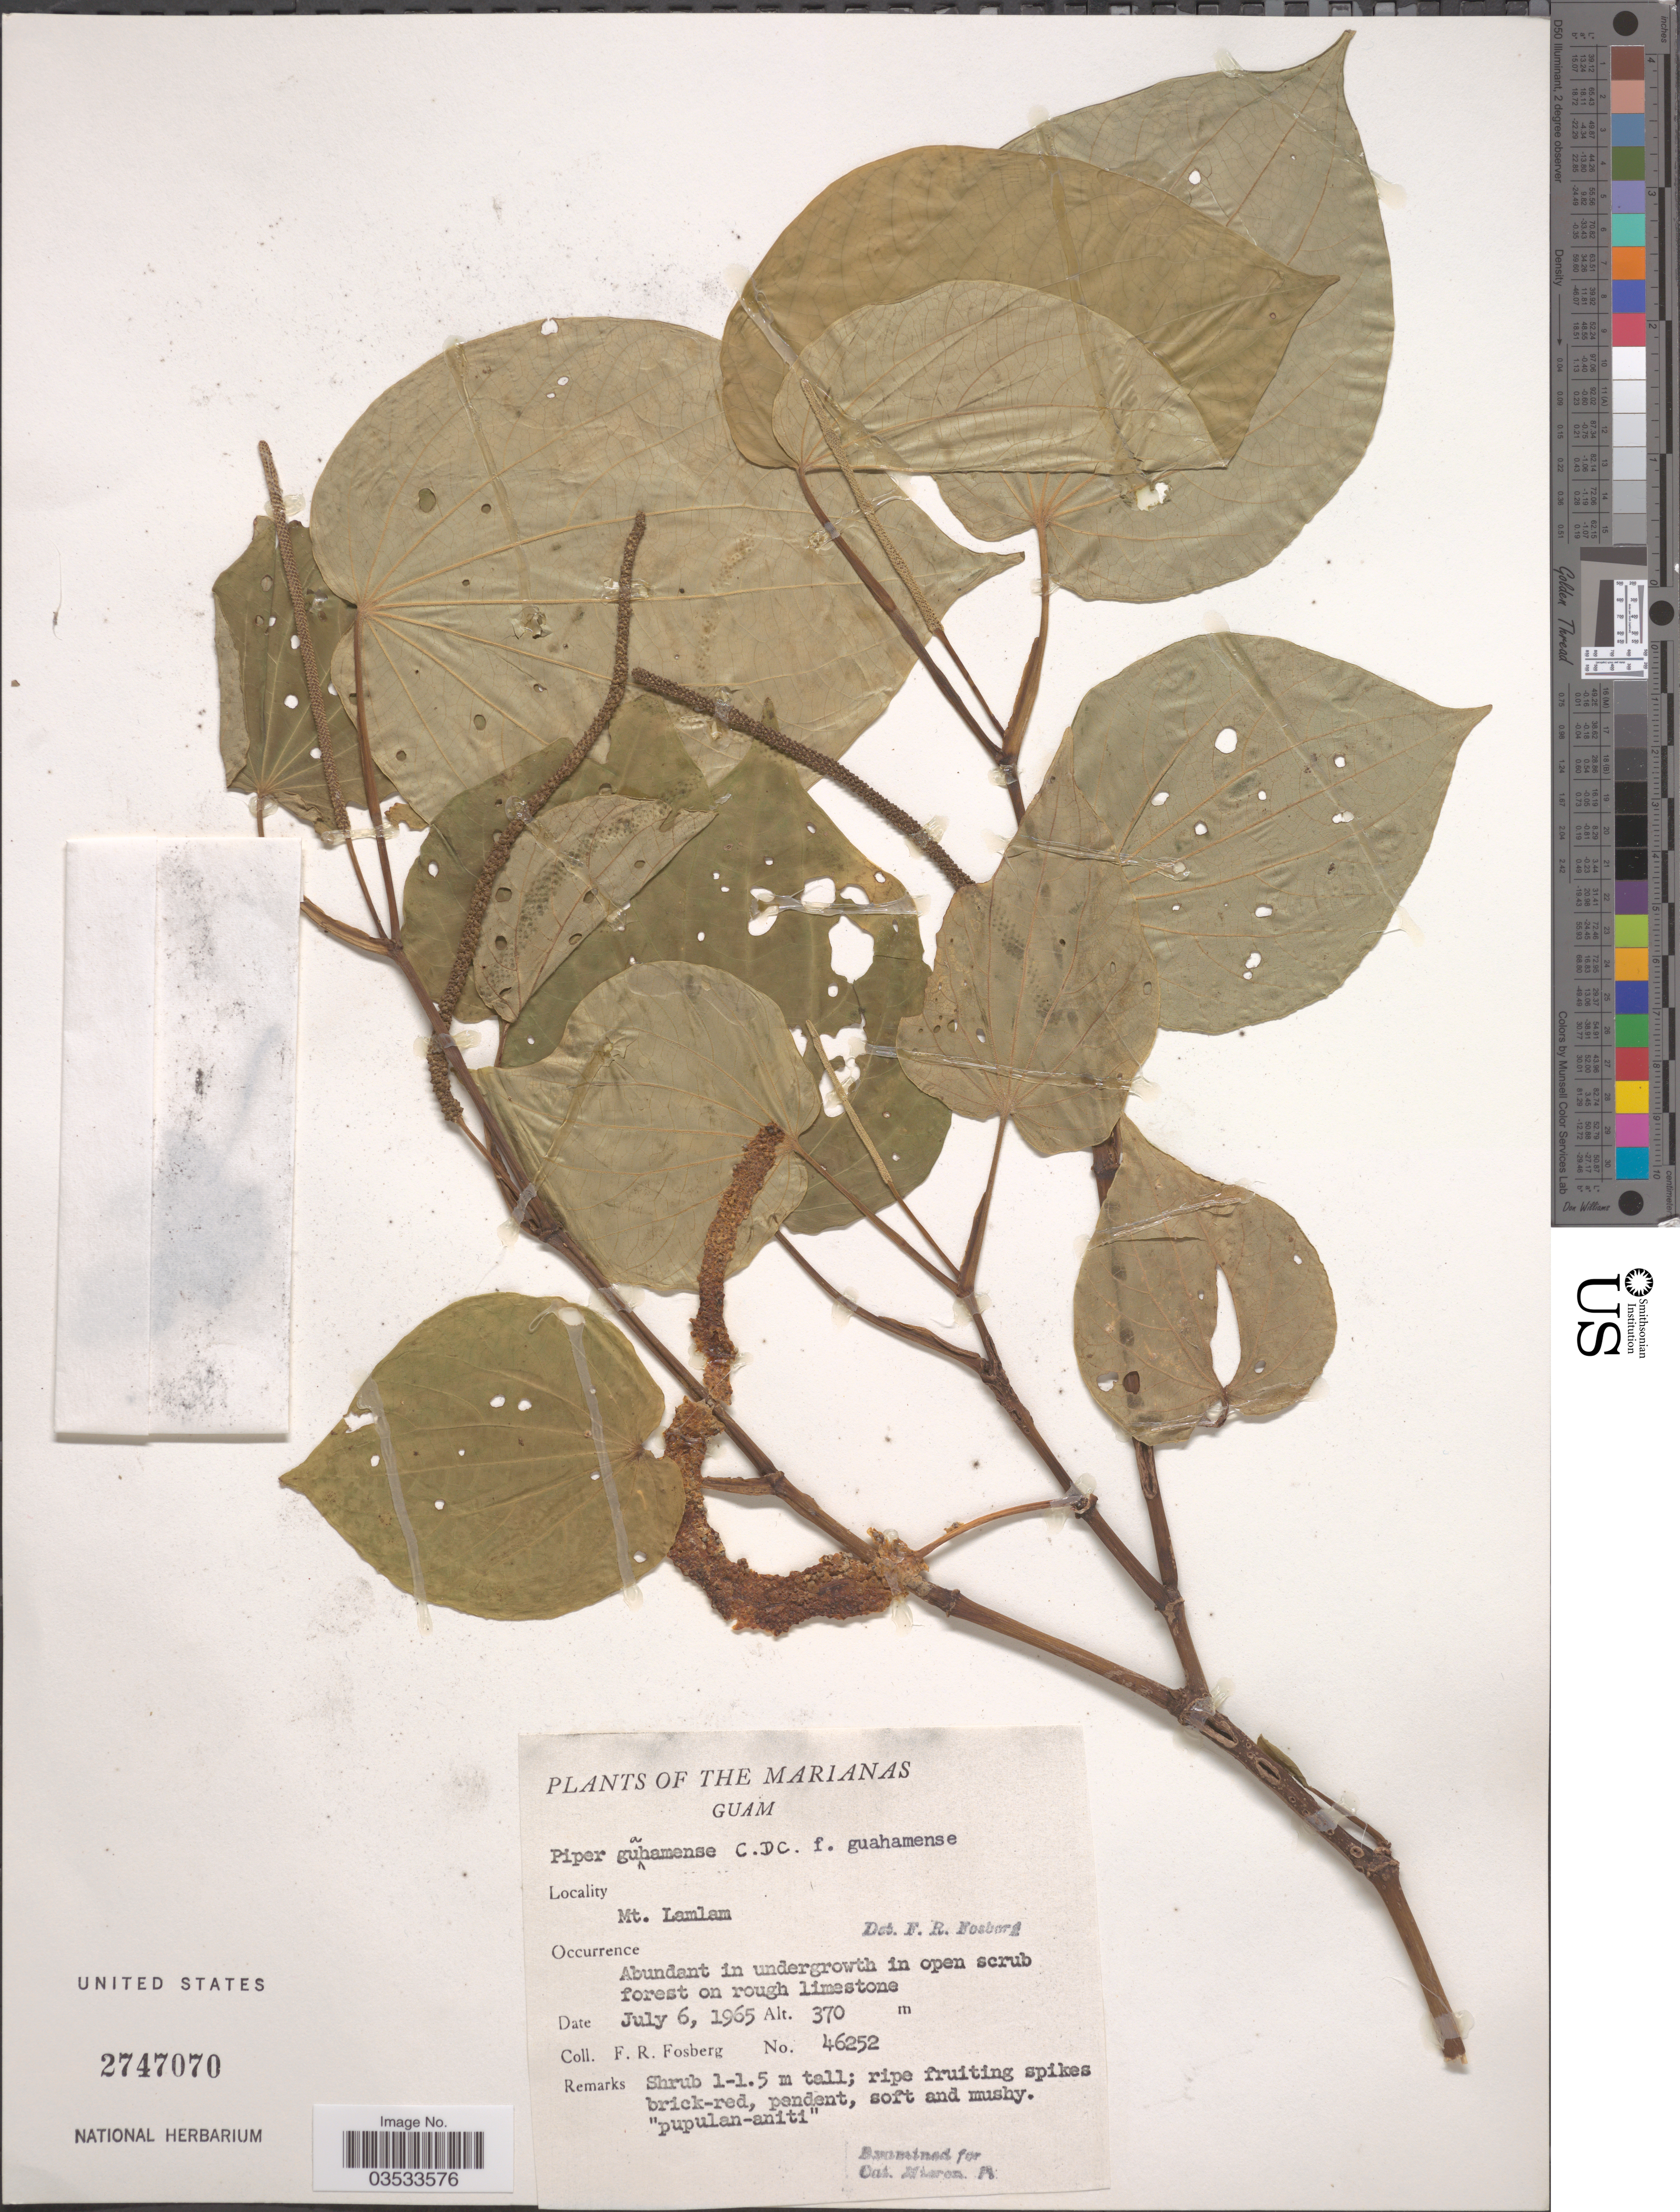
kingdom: Plantae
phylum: Tracheophyta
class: Magnoliopsida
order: Piperales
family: Piperaceae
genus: Piper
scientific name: Piper guahamense f. guahamense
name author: C. DC.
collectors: F. R. Fosberg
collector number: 46252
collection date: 1965-07-06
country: Guam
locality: The Marianas. Mt. Lamlam.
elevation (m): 370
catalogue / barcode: US 2747070